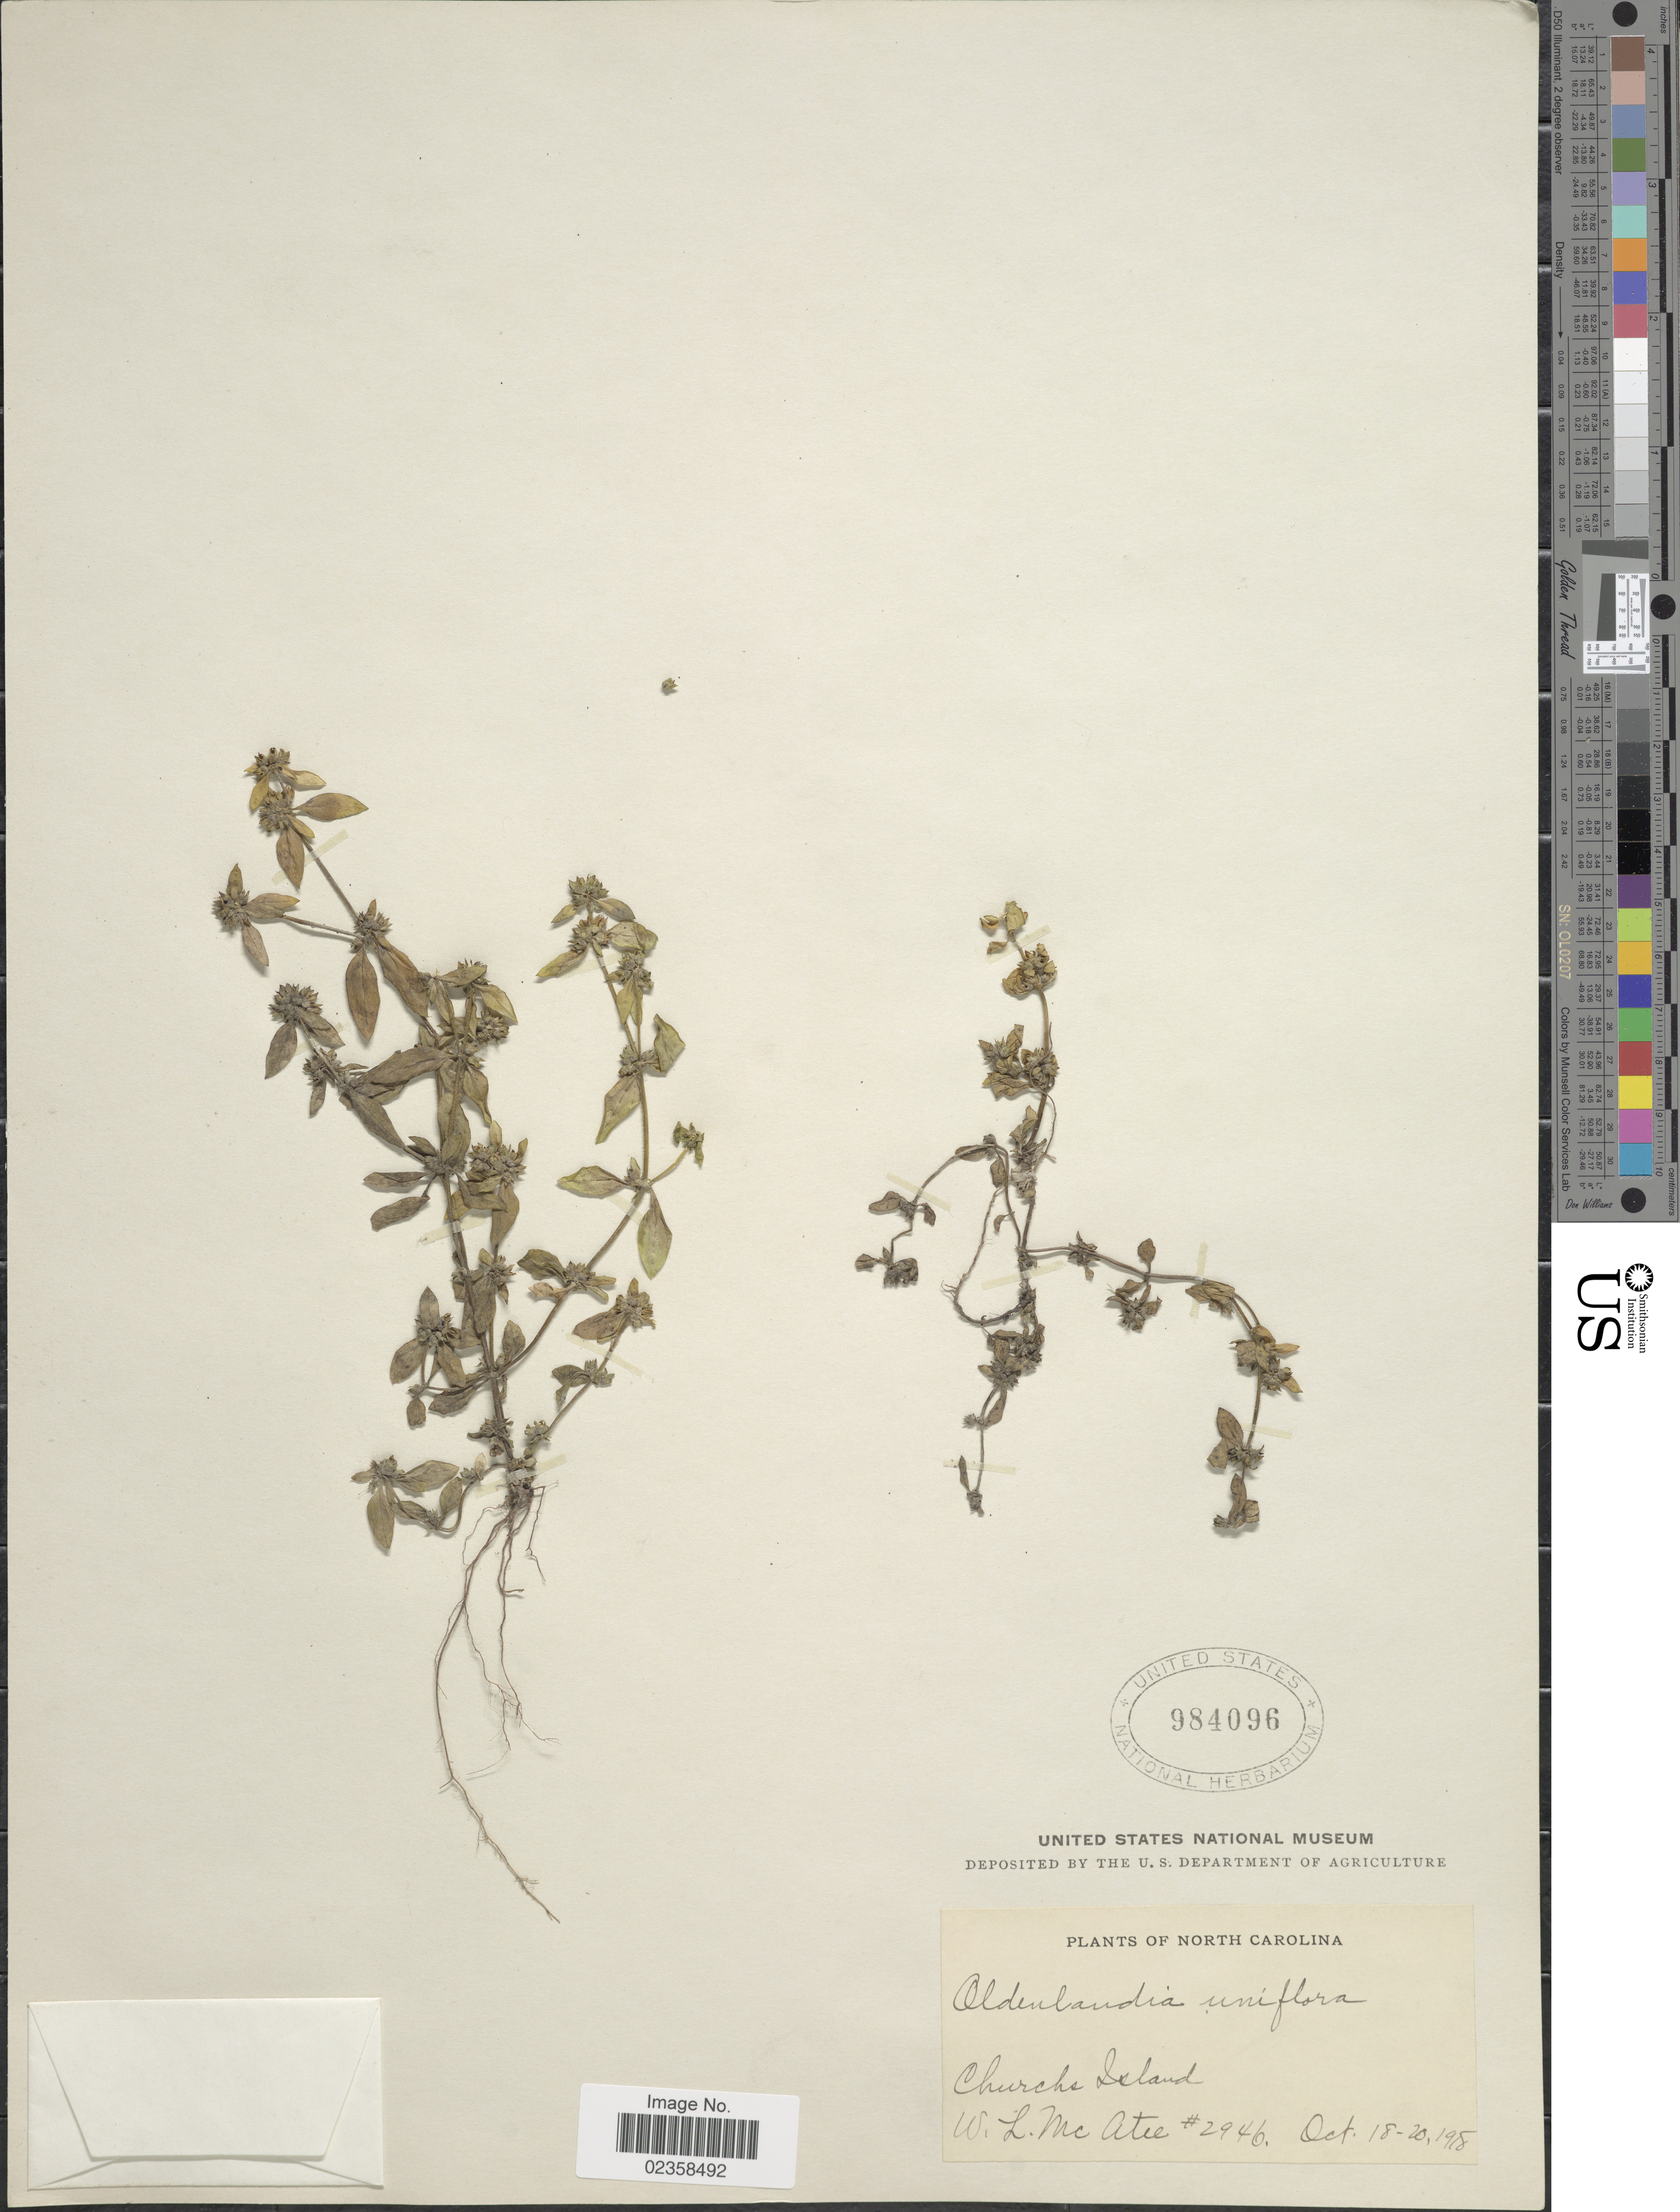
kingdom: Plantae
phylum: Tracheophyta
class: Magnoliopsida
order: Gentianales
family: Rubiaceae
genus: Oldenlandia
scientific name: Oldenlandia uniflora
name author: L.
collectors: W. McAtee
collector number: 2946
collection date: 1918-10-18/1918-10-20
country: United States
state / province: North Carolina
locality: Churchs Island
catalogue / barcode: US 984096